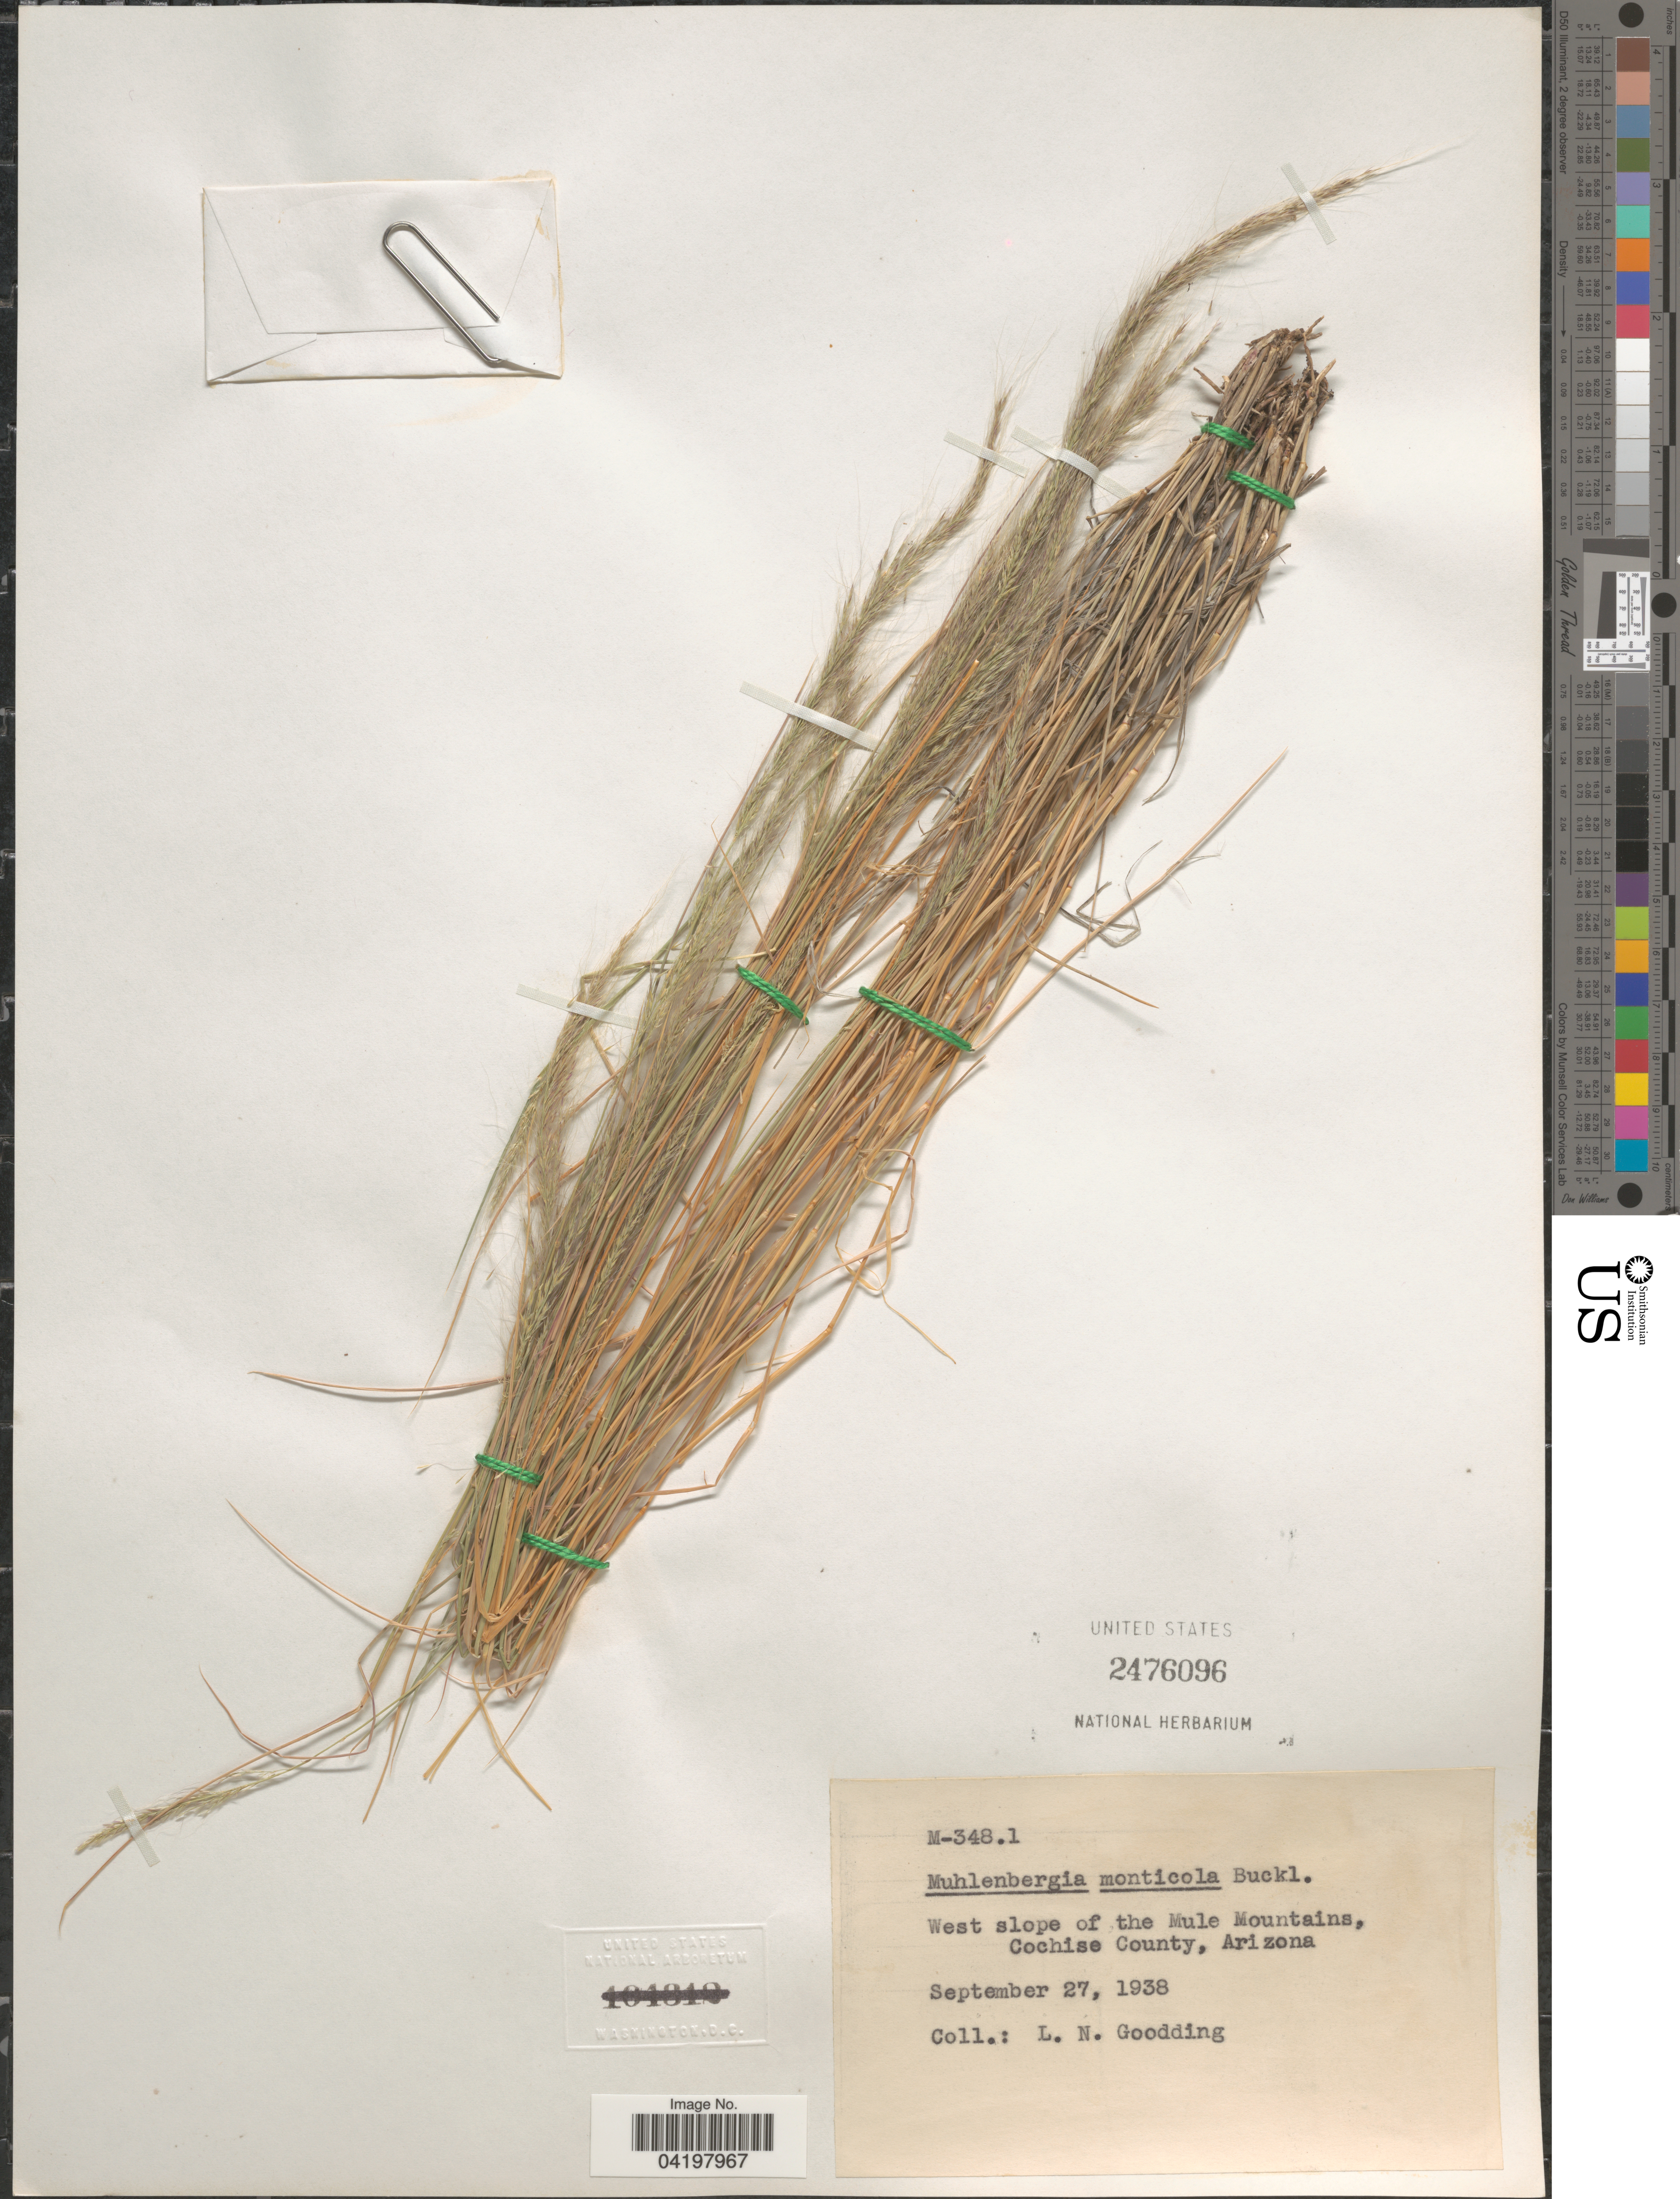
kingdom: Plantae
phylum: Tracheophyta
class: Liliopsida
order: Poales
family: Poaceae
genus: Muhlenbergia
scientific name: Muhlenbergia tenuifolia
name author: (Kunth) Kunth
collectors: L. N. Goodding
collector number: M-348.1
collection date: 1938-09-27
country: United States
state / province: Arizona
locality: West slope of the Mule Mountains, Cochise County.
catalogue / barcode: US 2476096